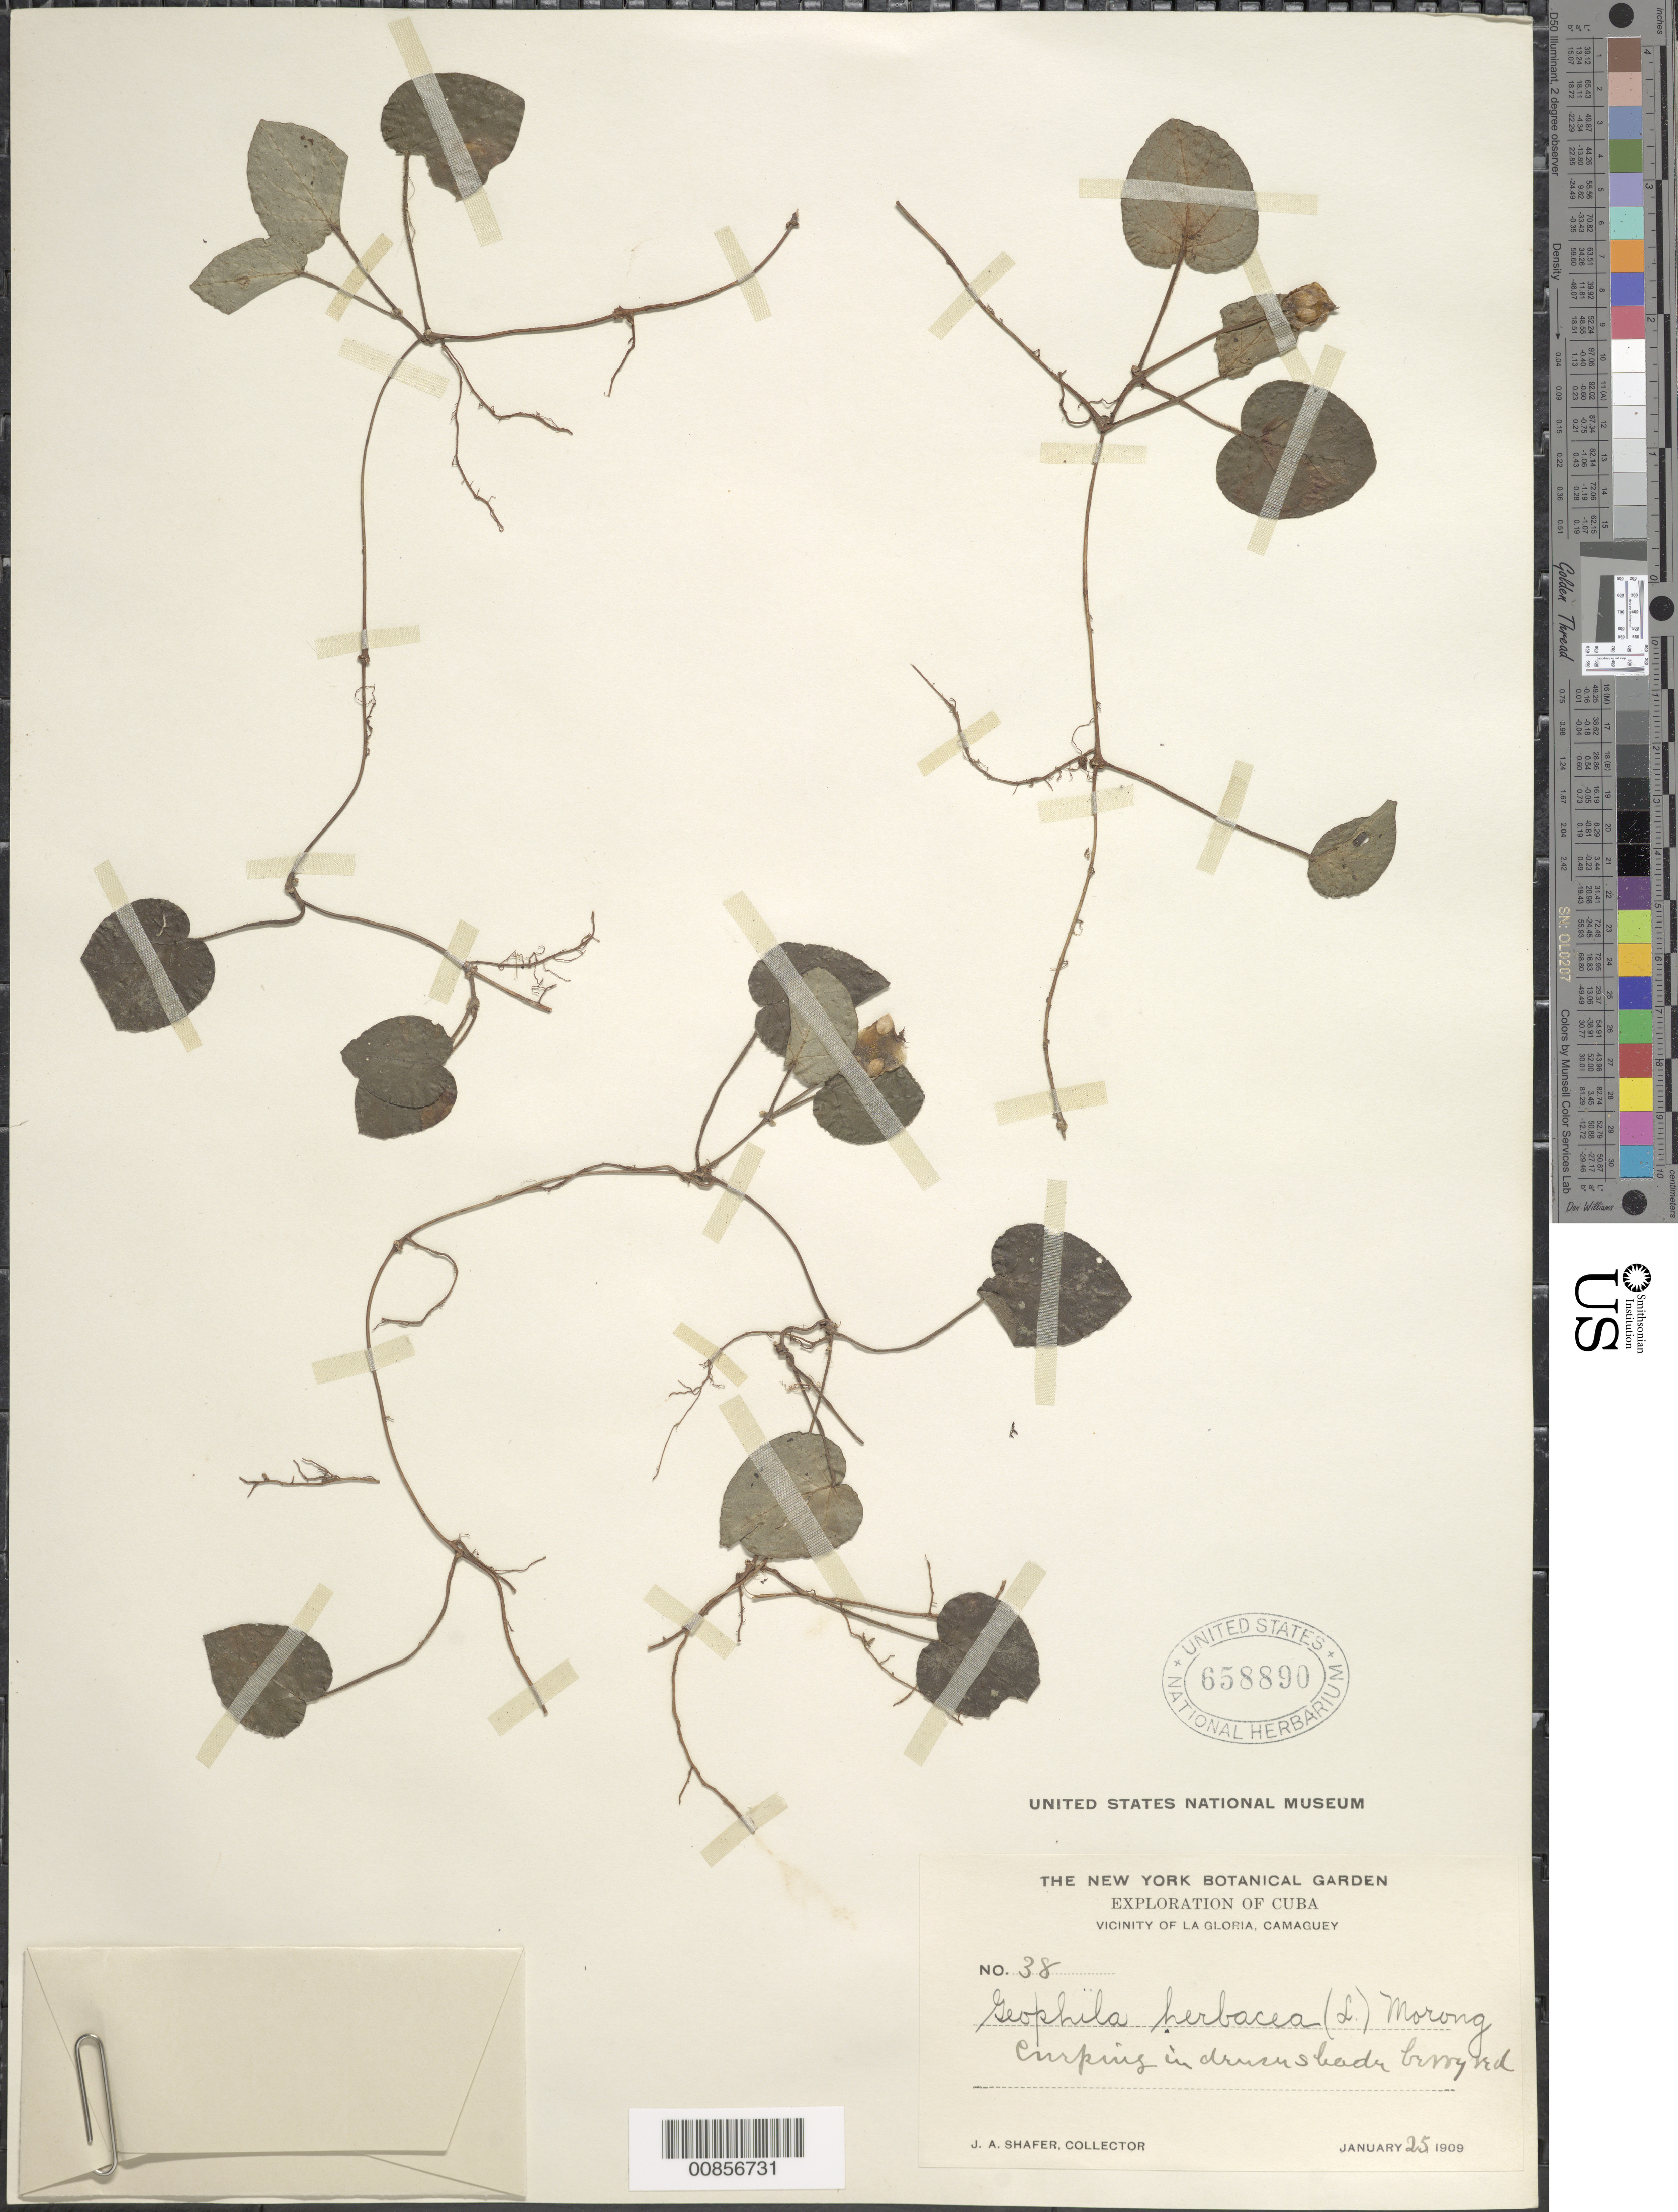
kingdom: Plantae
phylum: Tracheophyta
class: Magnoliopsida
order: Gentianales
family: Rubiaceae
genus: Geophila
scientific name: Geophila repens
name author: (L.) I.M. Johnst.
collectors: J. A. Shafer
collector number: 38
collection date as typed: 25 Jan 1909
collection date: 1909-01-25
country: Cuba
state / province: Camaguey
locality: Vicinity of La Gloria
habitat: In shade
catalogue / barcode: US 658890